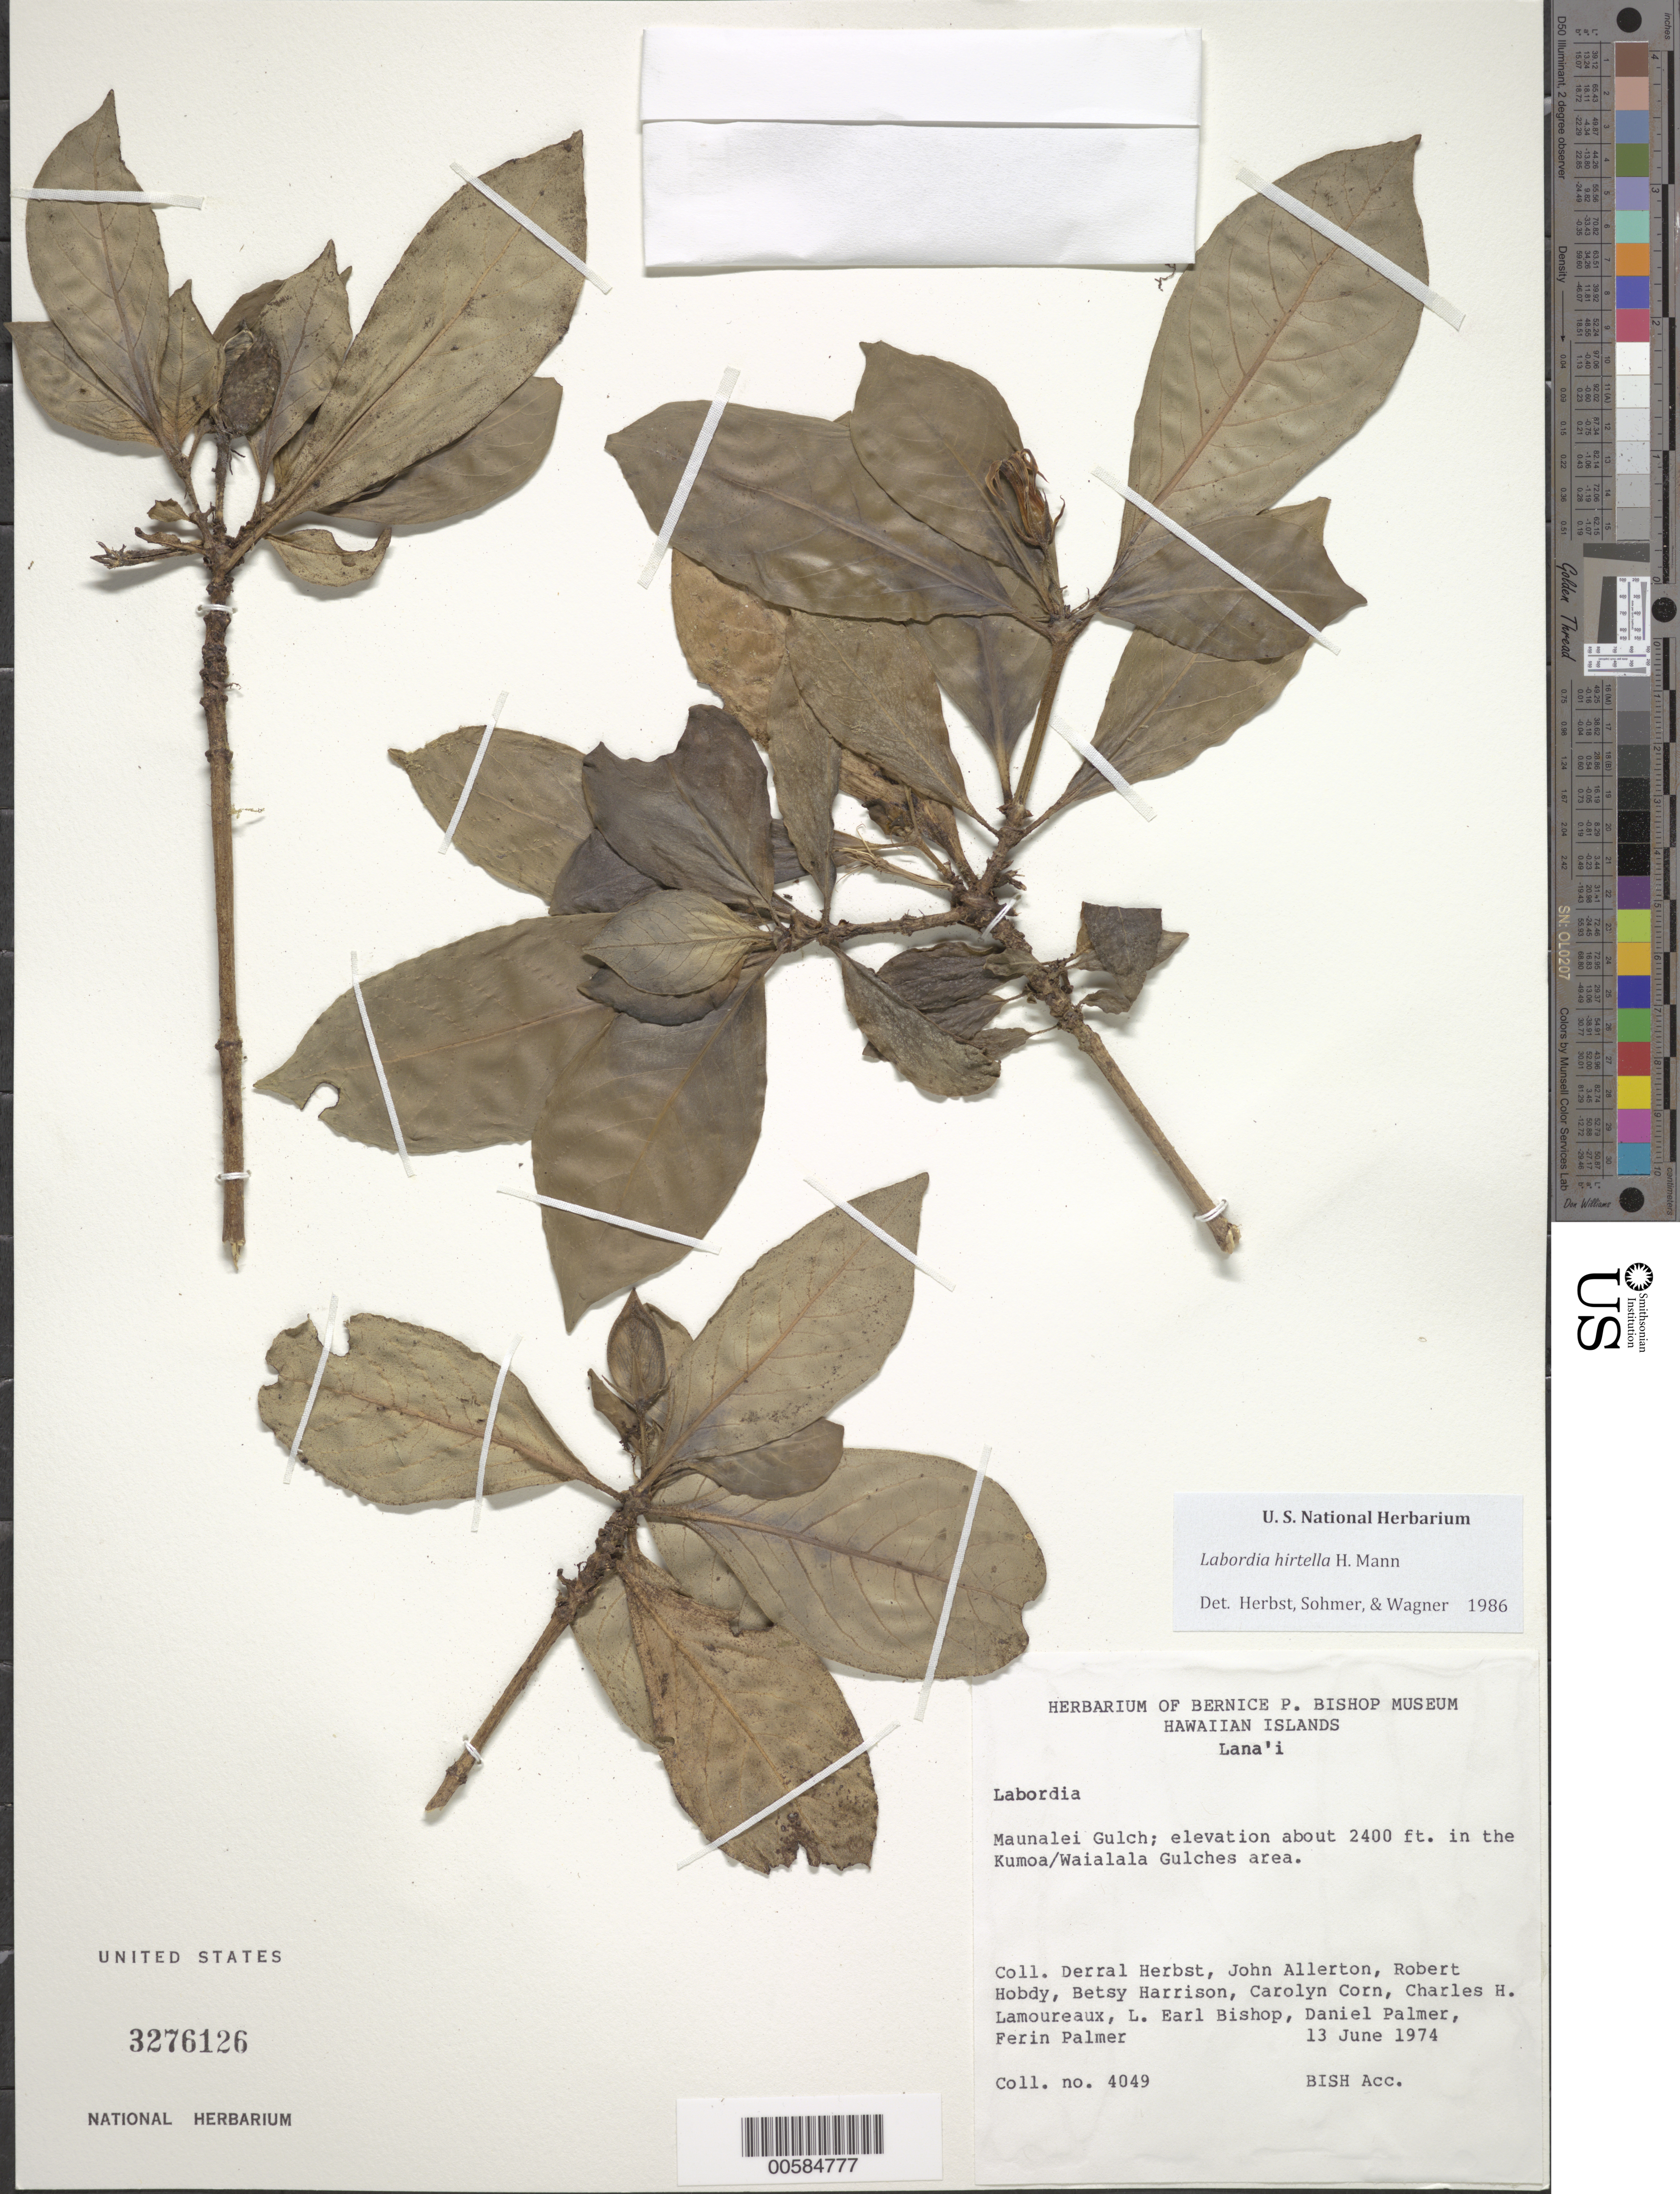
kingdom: Plantae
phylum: Tracheophyta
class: Magnoliopsida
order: Gentianales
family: Loganiaceae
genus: Geniostoma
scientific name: Geniostoma hirtellum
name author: (H. Mann) Byng & Christenh.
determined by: Wagner, W. L., (BOT), Smithsonian Institution - National Museum of Natural History (UNITED STATES)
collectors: D. R. Herbst, J. Allerton, R. Hobdy, B. Harrison & Corn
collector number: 4049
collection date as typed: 13 Jun 1974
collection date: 1974-06-13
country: United States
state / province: Hawaii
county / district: Maui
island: Lana'i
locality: Maunalei Gulch; in the Kumoa/Waialala Gulches area.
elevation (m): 732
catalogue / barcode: US 3276126